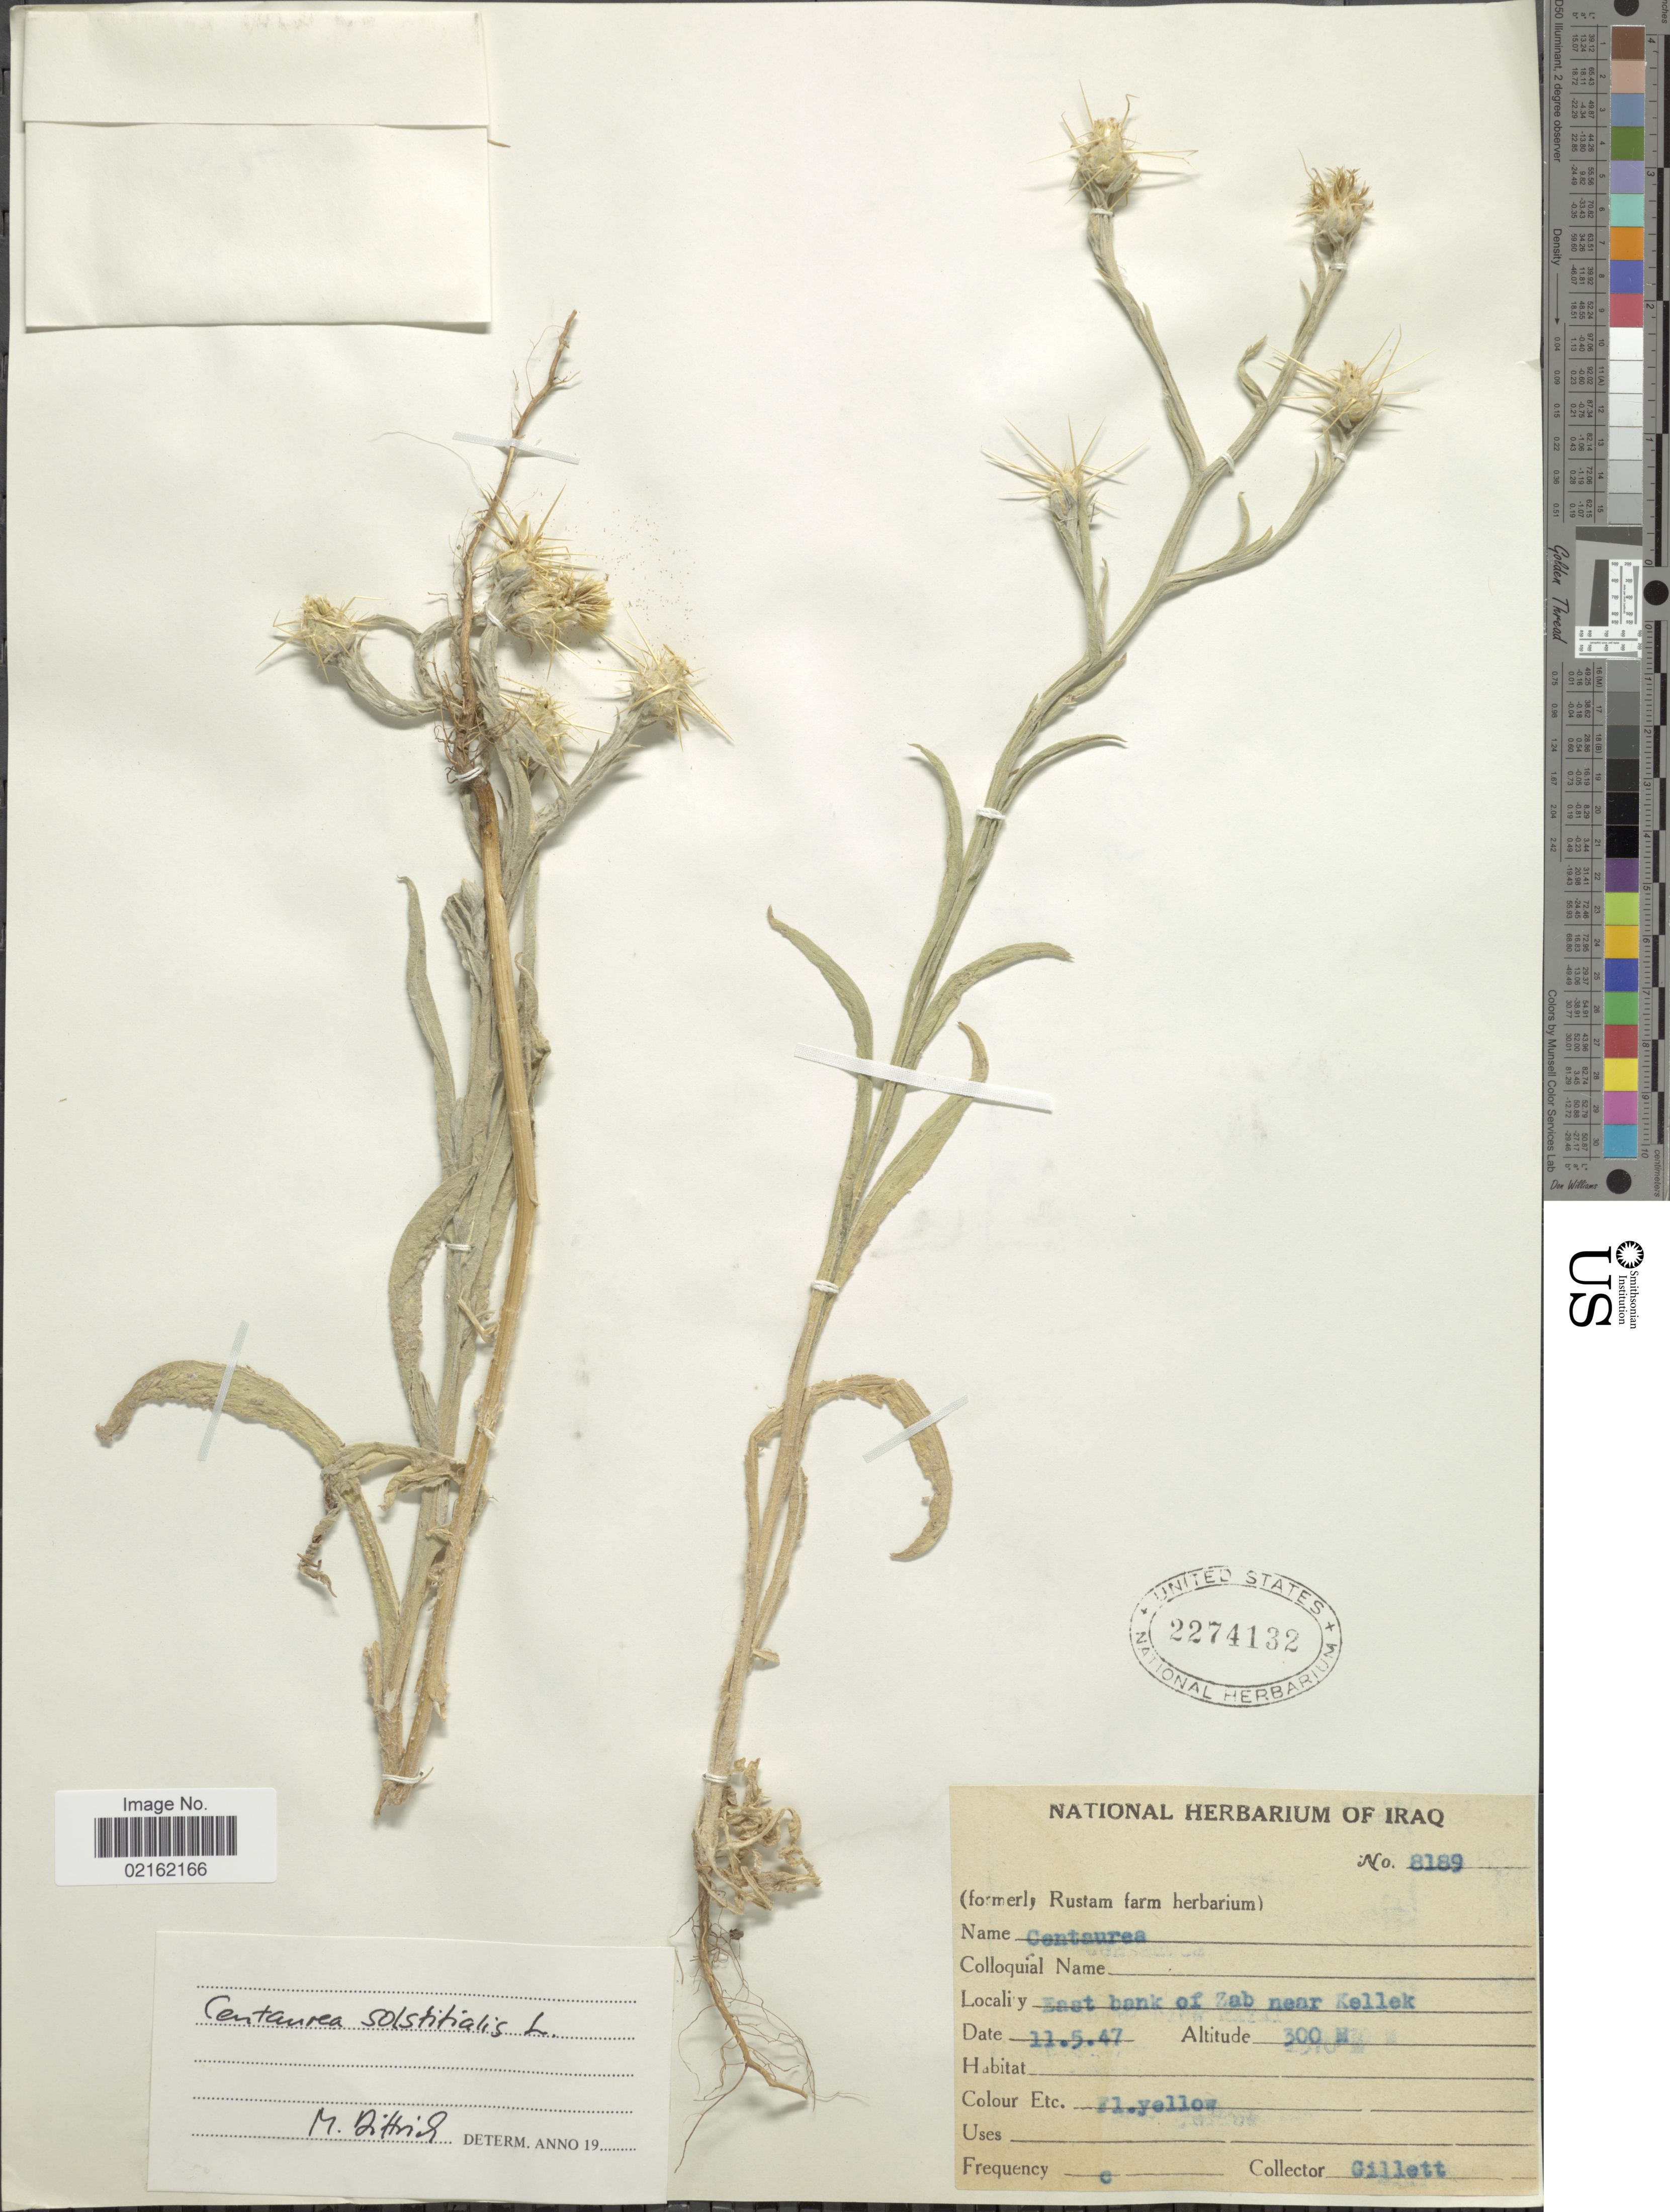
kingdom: Plantae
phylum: Tracheophyta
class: Magnoliopsida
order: Asterales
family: Asteraceae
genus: Centaurea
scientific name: Centaurea solstitialis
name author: L.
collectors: Gillett, --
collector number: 8189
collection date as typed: Transcribed d/m/y: 11/5/47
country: Iraq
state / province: Arbīl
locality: East bank of Zab near Kellek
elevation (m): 300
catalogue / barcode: US 2274132